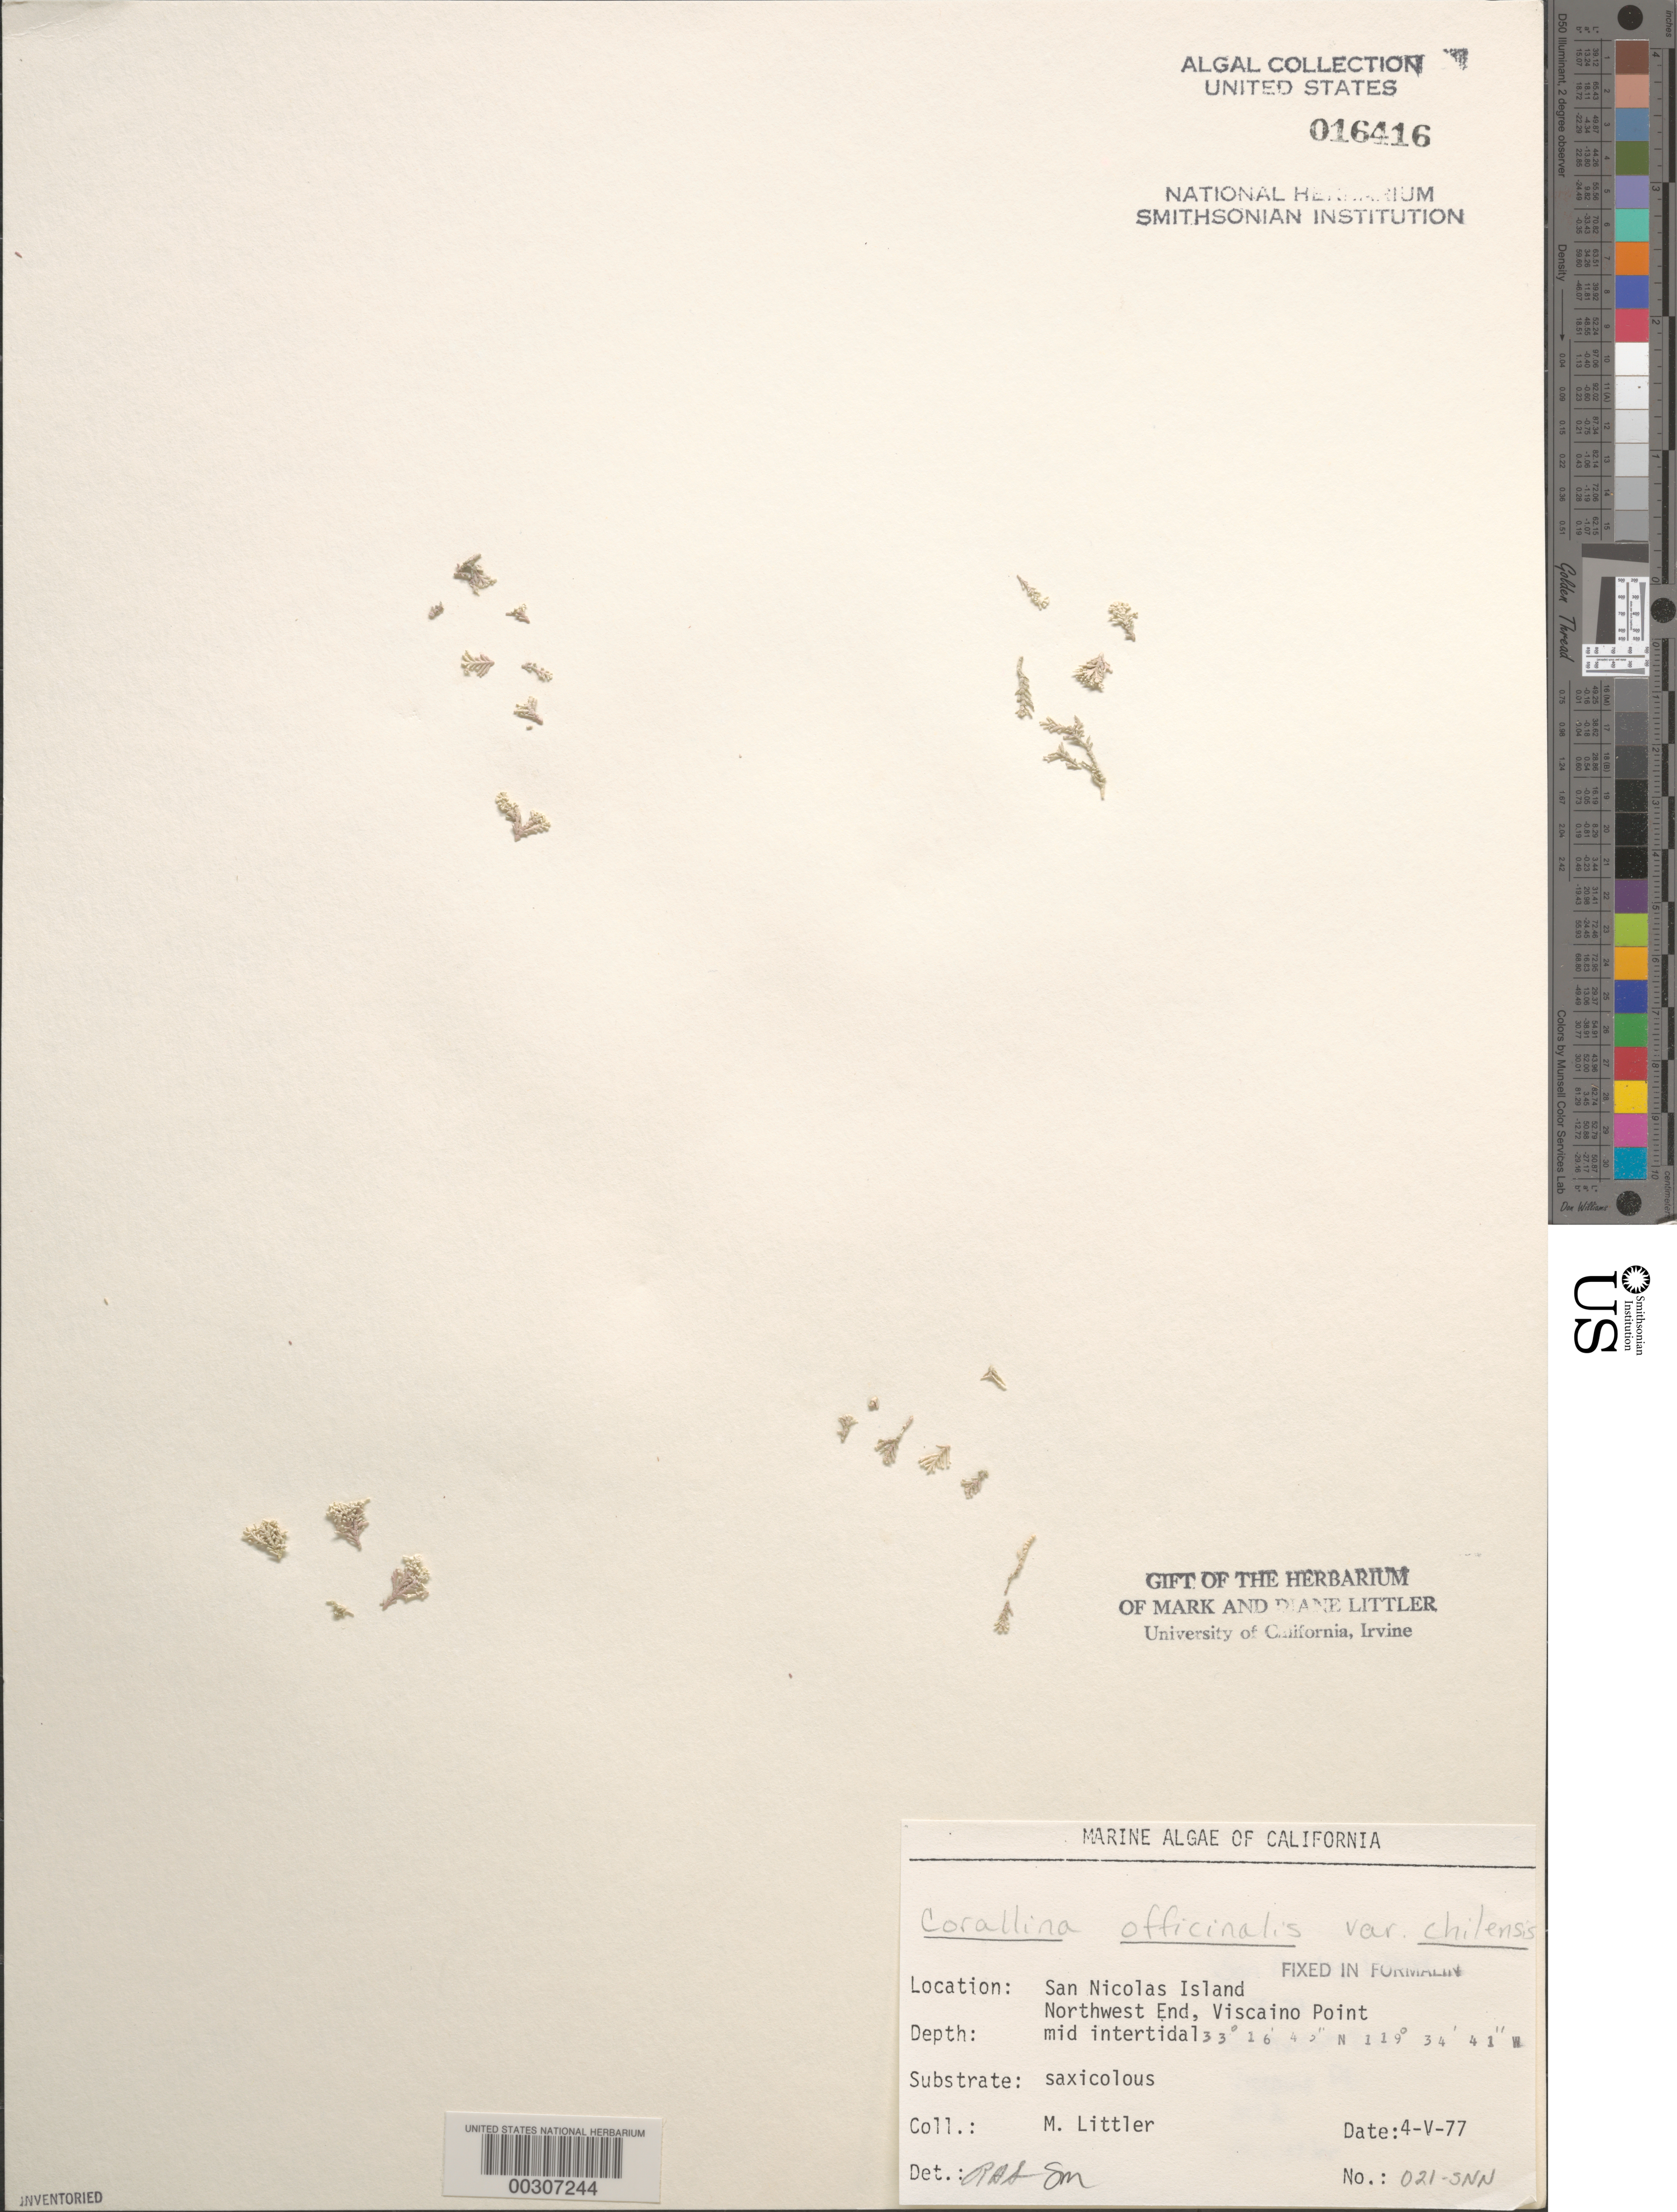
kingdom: Plantae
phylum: Rhodophyta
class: Florideophyceae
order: Corallinales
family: Corallinaceae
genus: Corallina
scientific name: Corallina officinalis var. chilensis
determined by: Sims, Robert H.; Murray, S. N.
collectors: M. M. Littler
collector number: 021-SNN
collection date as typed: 04 May 1977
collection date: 1977-05-04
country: United States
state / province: California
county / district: Ventura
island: San Nicolas Island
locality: Viscaino Point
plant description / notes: BLM-SOCALBIGHT Rocky Intertidal Survey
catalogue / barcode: US 16416